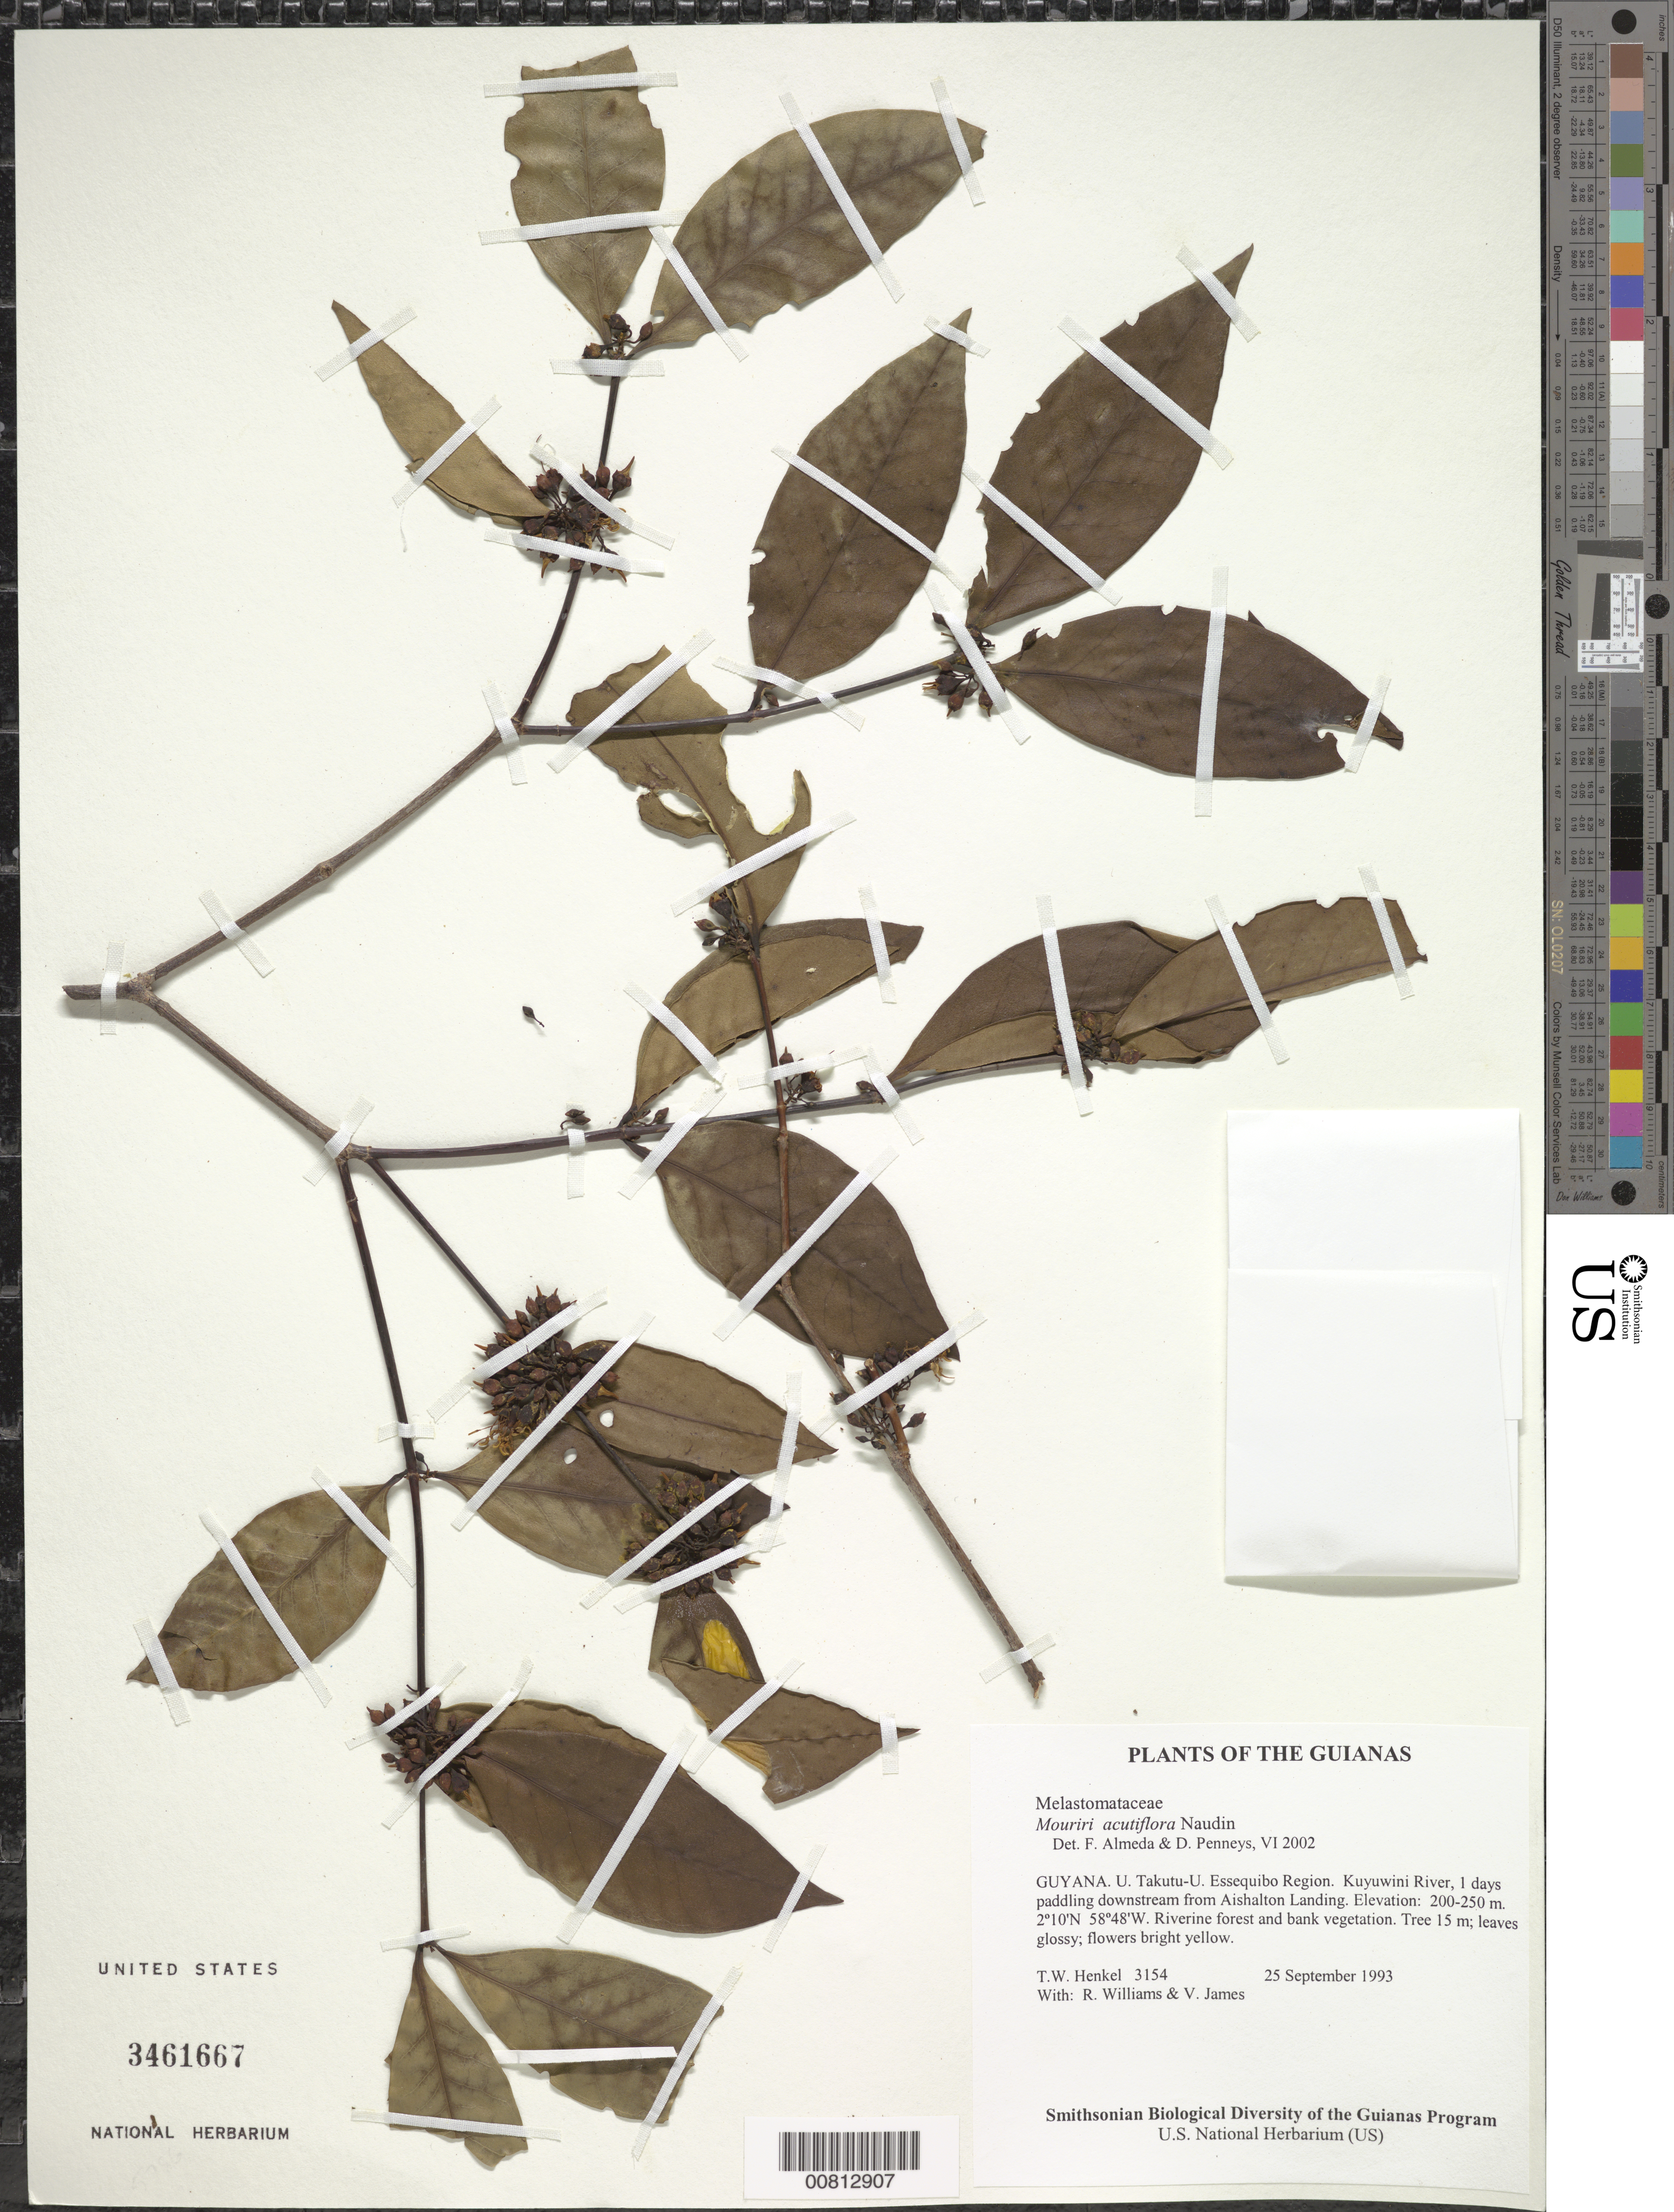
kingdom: Plantae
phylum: Tracheophyta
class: Magnoliopsida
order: Myrtales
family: Melastomataceae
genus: Mouriri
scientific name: Mouriri acutiflora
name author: Naudin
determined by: Almeda, F.; Penneys, D. S.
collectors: T. Henkel, R. Williams & V. James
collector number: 3154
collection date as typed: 25 September 1993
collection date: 1993-09-25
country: Guyana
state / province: U. Takutu-U. Essequibo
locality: Kuyuwini River, 1 days paddling downstream from Aishalton Landing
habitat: Riverine forest and bank vegetation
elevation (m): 200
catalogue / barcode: US 3461667